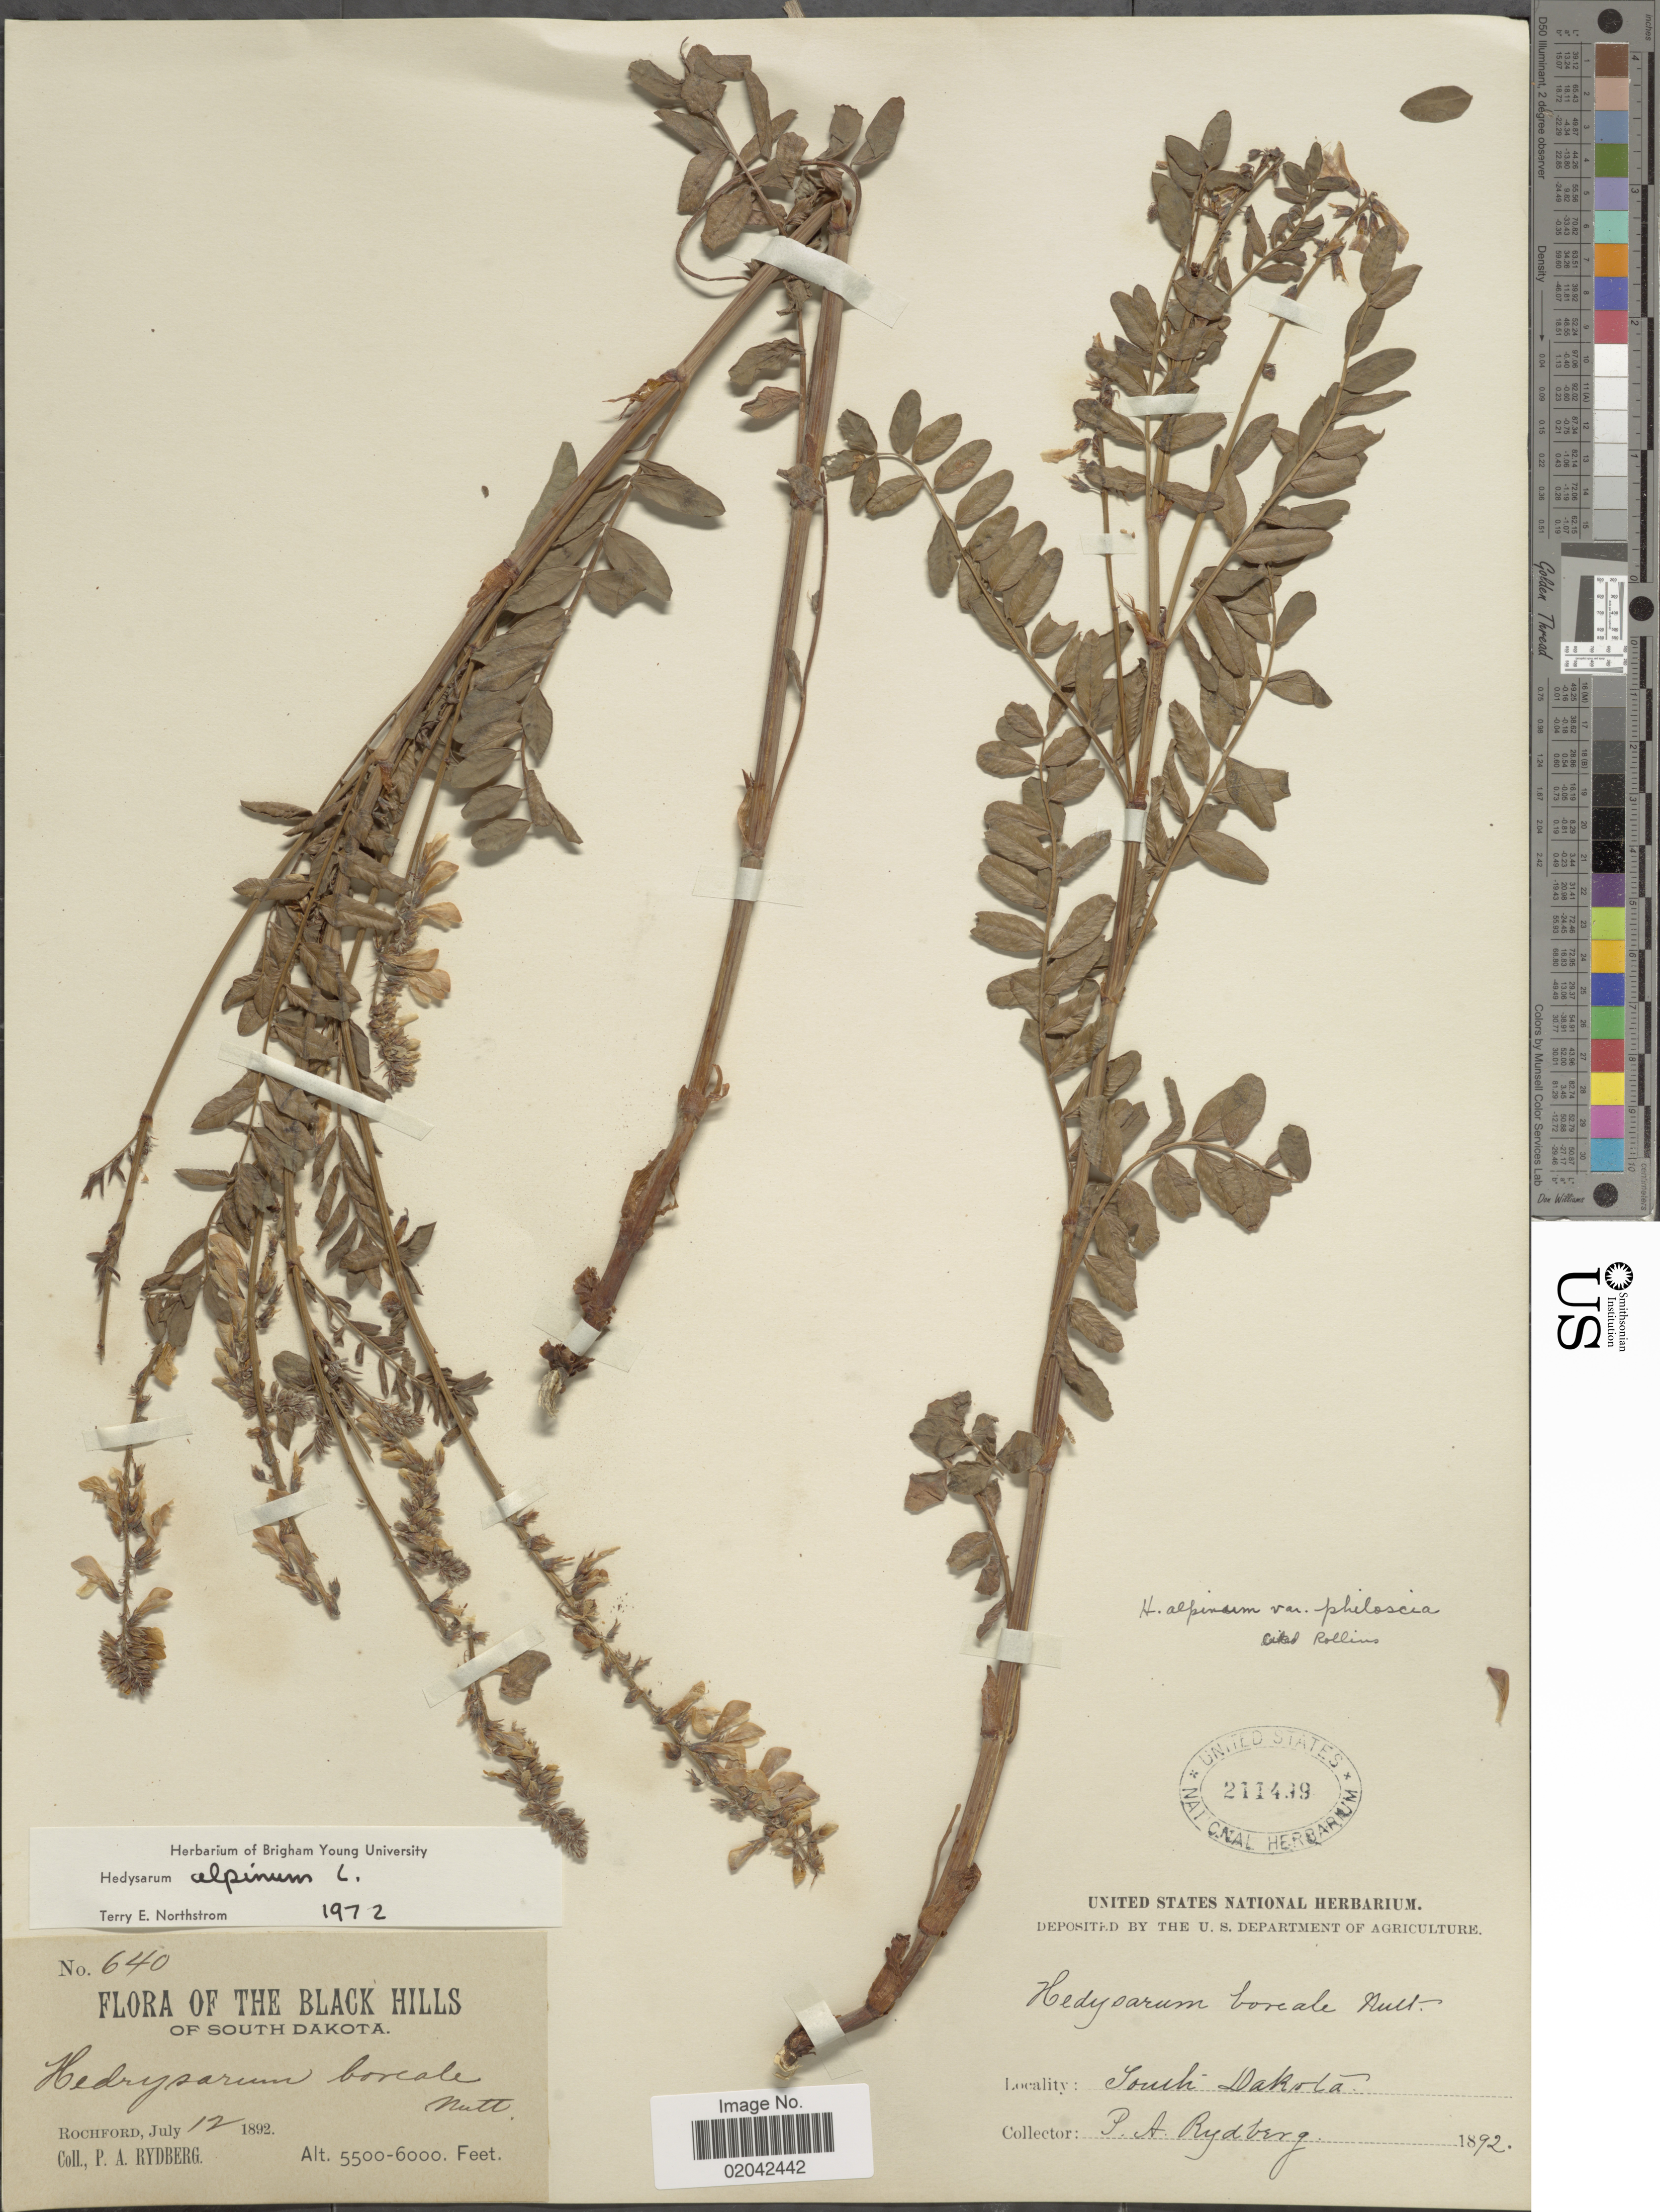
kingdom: Plantae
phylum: Tracheophyta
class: Magnoliopsida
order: Fabales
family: Fabaceae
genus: Hedysarum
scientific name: Hedysarum alpinum var. americanum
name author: Michx. ex Pursh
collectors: P. A. Rydberg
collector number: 640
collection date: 1892-07-12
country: United States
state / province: South Dakota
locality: The Black Hills, Rochford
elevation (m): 1676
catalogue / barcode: US 211499